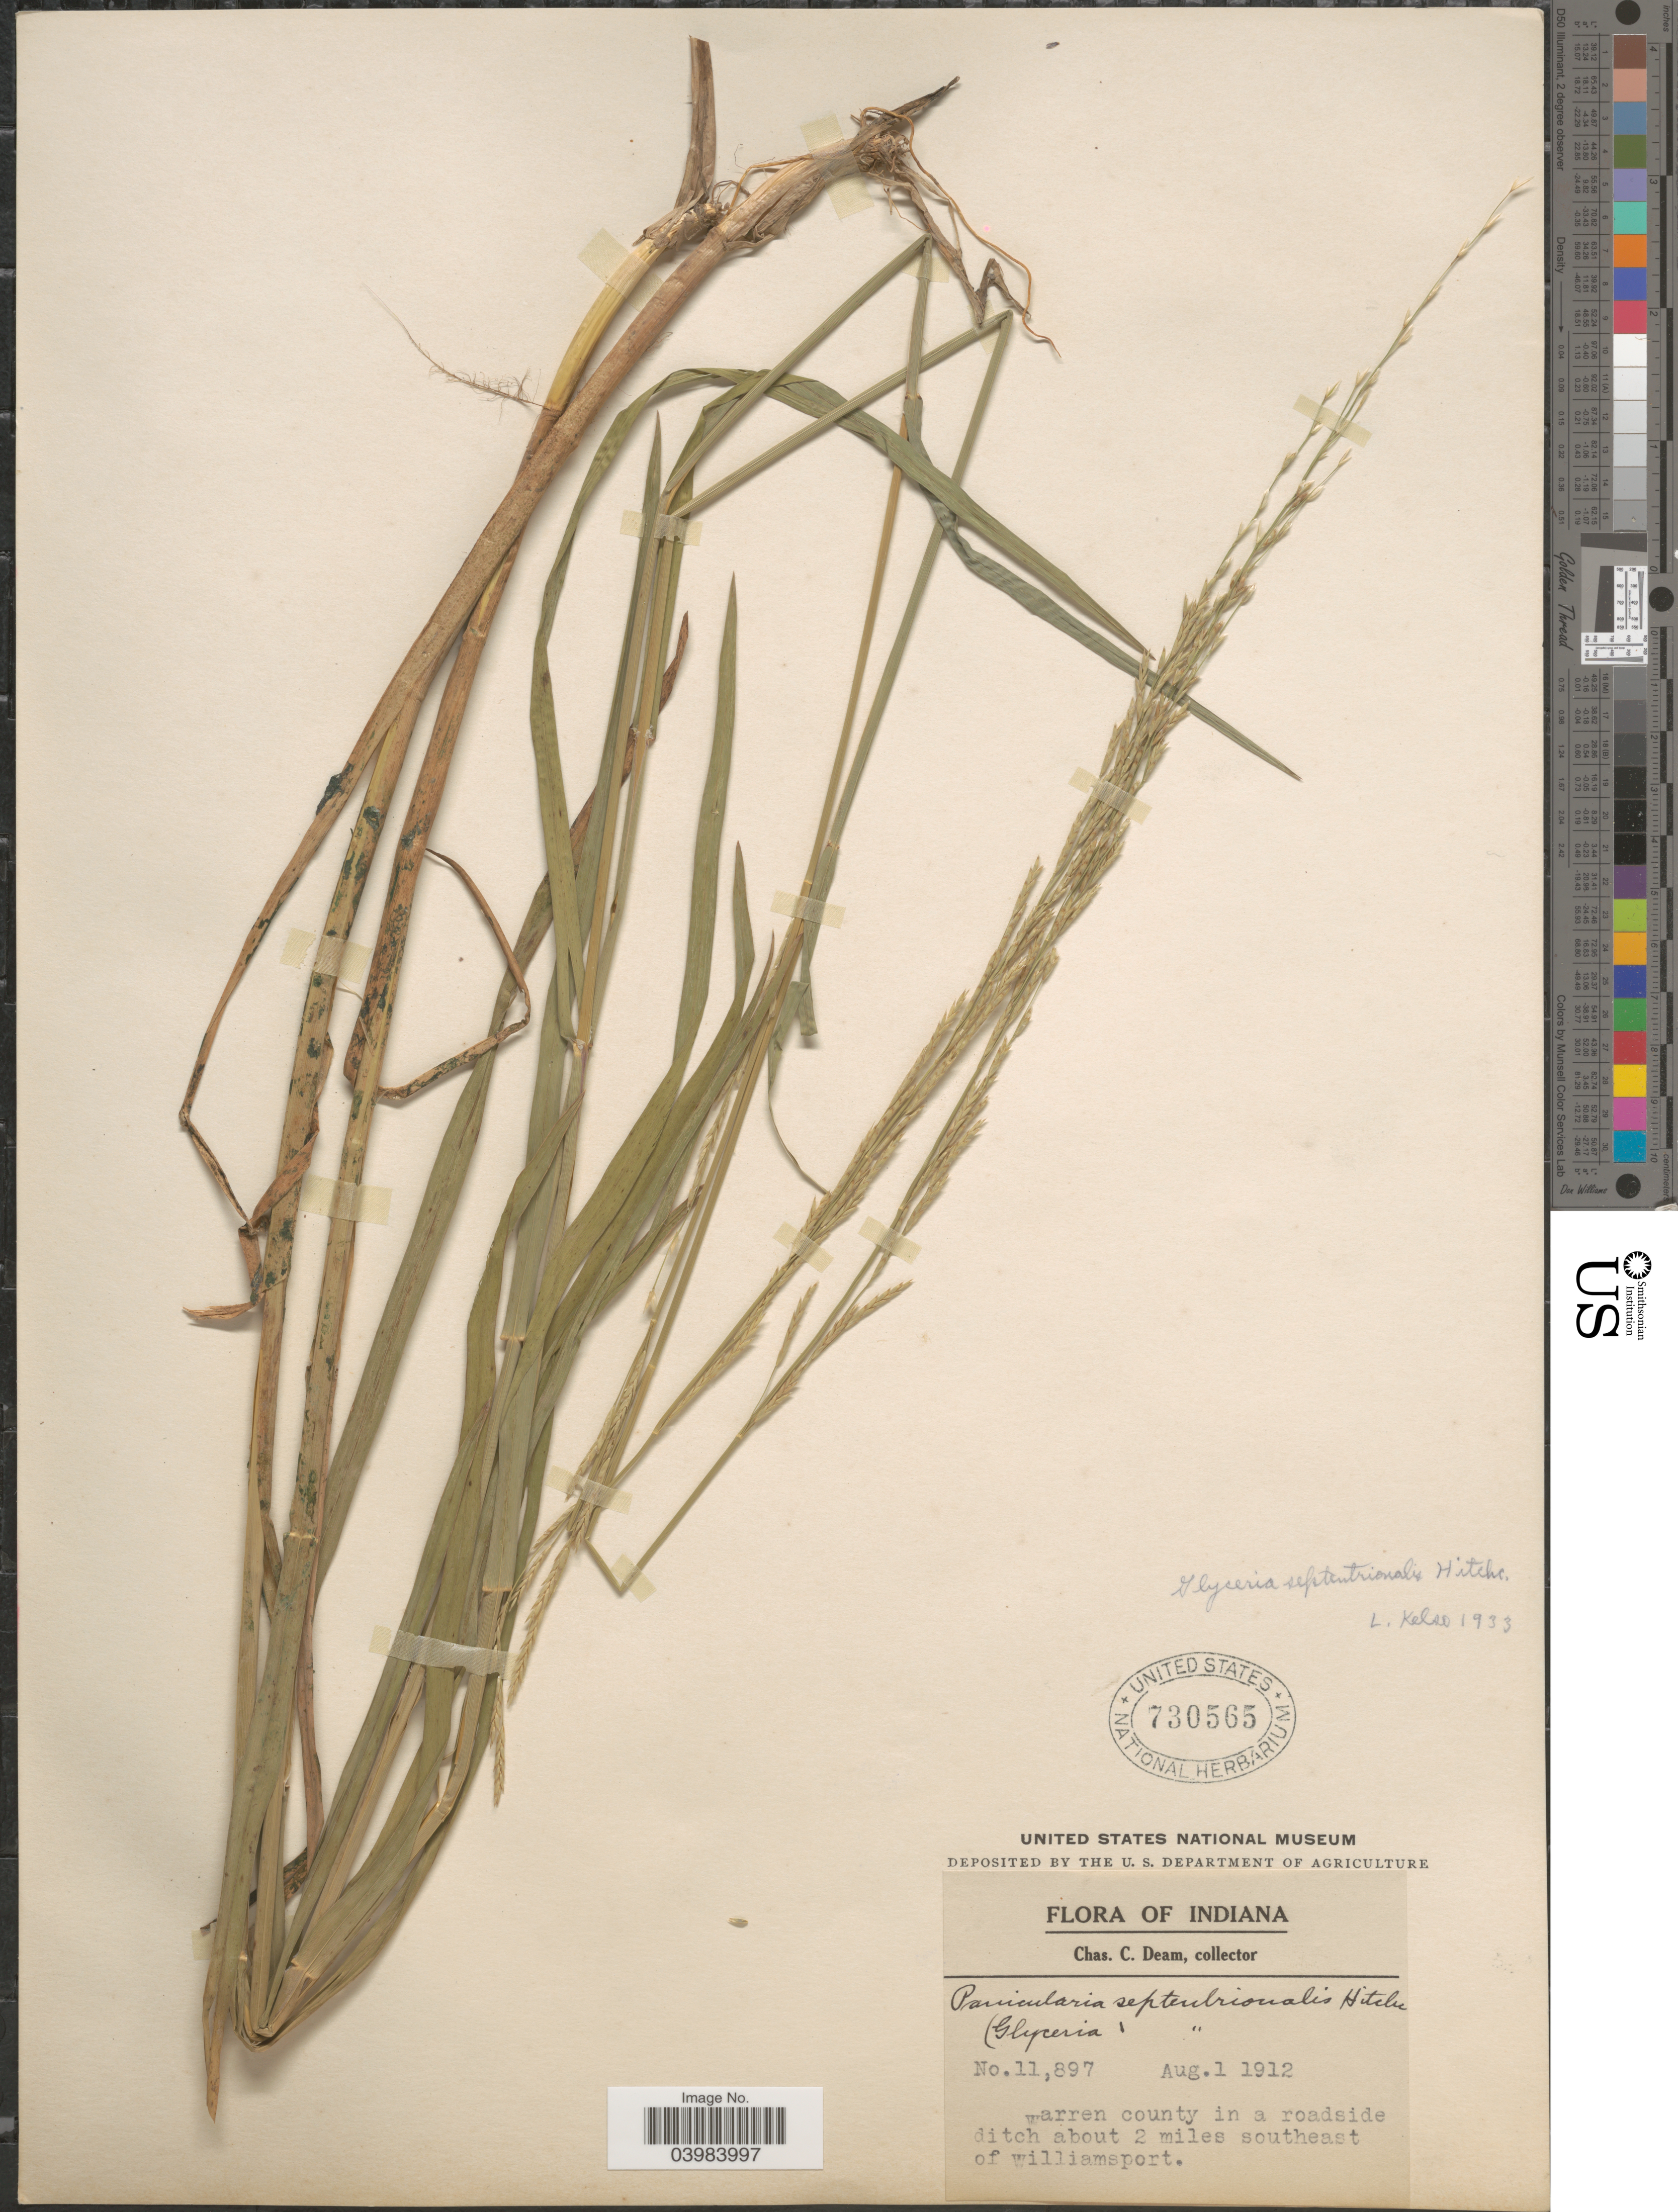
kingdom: Plantae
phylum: Tracheophyta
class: Liliopsida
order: Poales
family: Poaceae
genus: Glyceria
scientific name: Glyceria septentrionalis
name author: Hitchc.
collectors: C. C. Deam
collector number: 11897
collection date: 1912-08-01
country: United States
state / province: Indiana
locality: Warren county in a roadside ditch about 2 miles southeast of Williamsport.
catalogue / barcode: US 730565